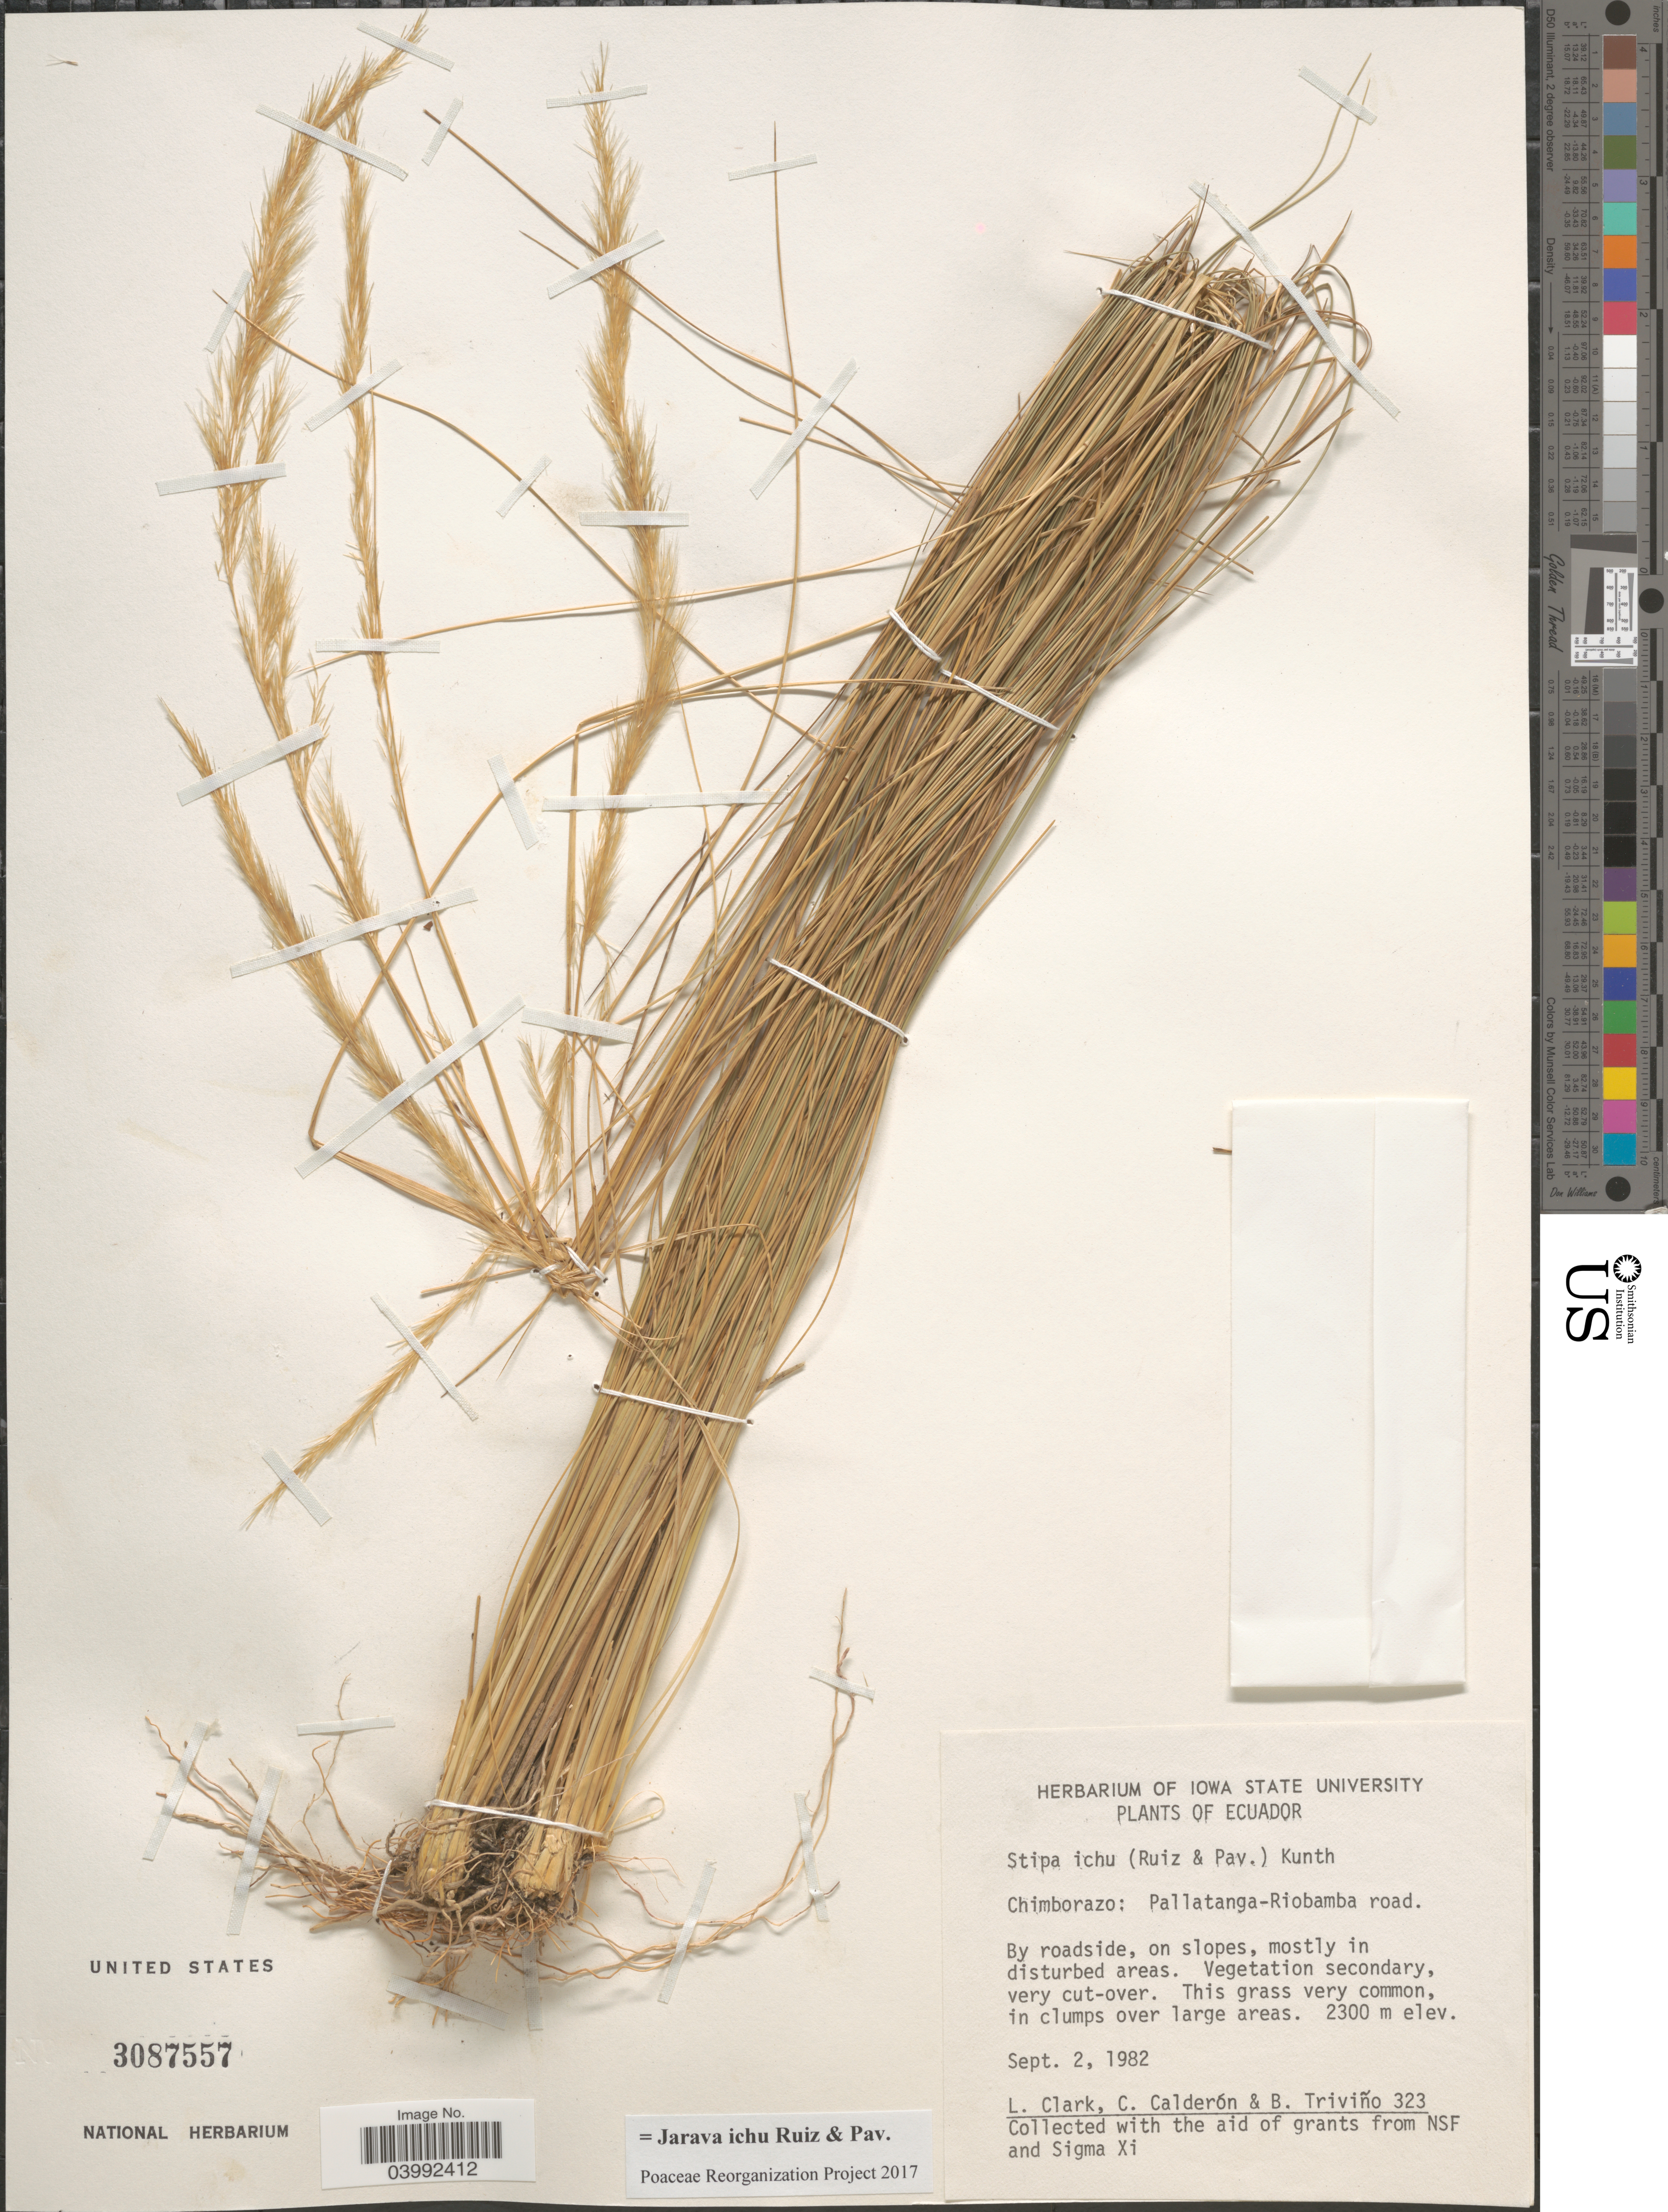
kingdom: Plantae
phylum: Tracheophyta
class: Liliopsida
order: Poales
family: Poaceae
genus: Jarava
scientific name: Jarava ichu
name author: Ruiz & Pav.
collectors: L. Clark, C. Calderon & B. Trivino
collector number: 323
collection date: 1982-09-02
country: Ecuador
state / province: Chimborazo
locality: Pallatanga-Riobamba road.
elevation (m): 2300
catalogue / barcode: US 3087557